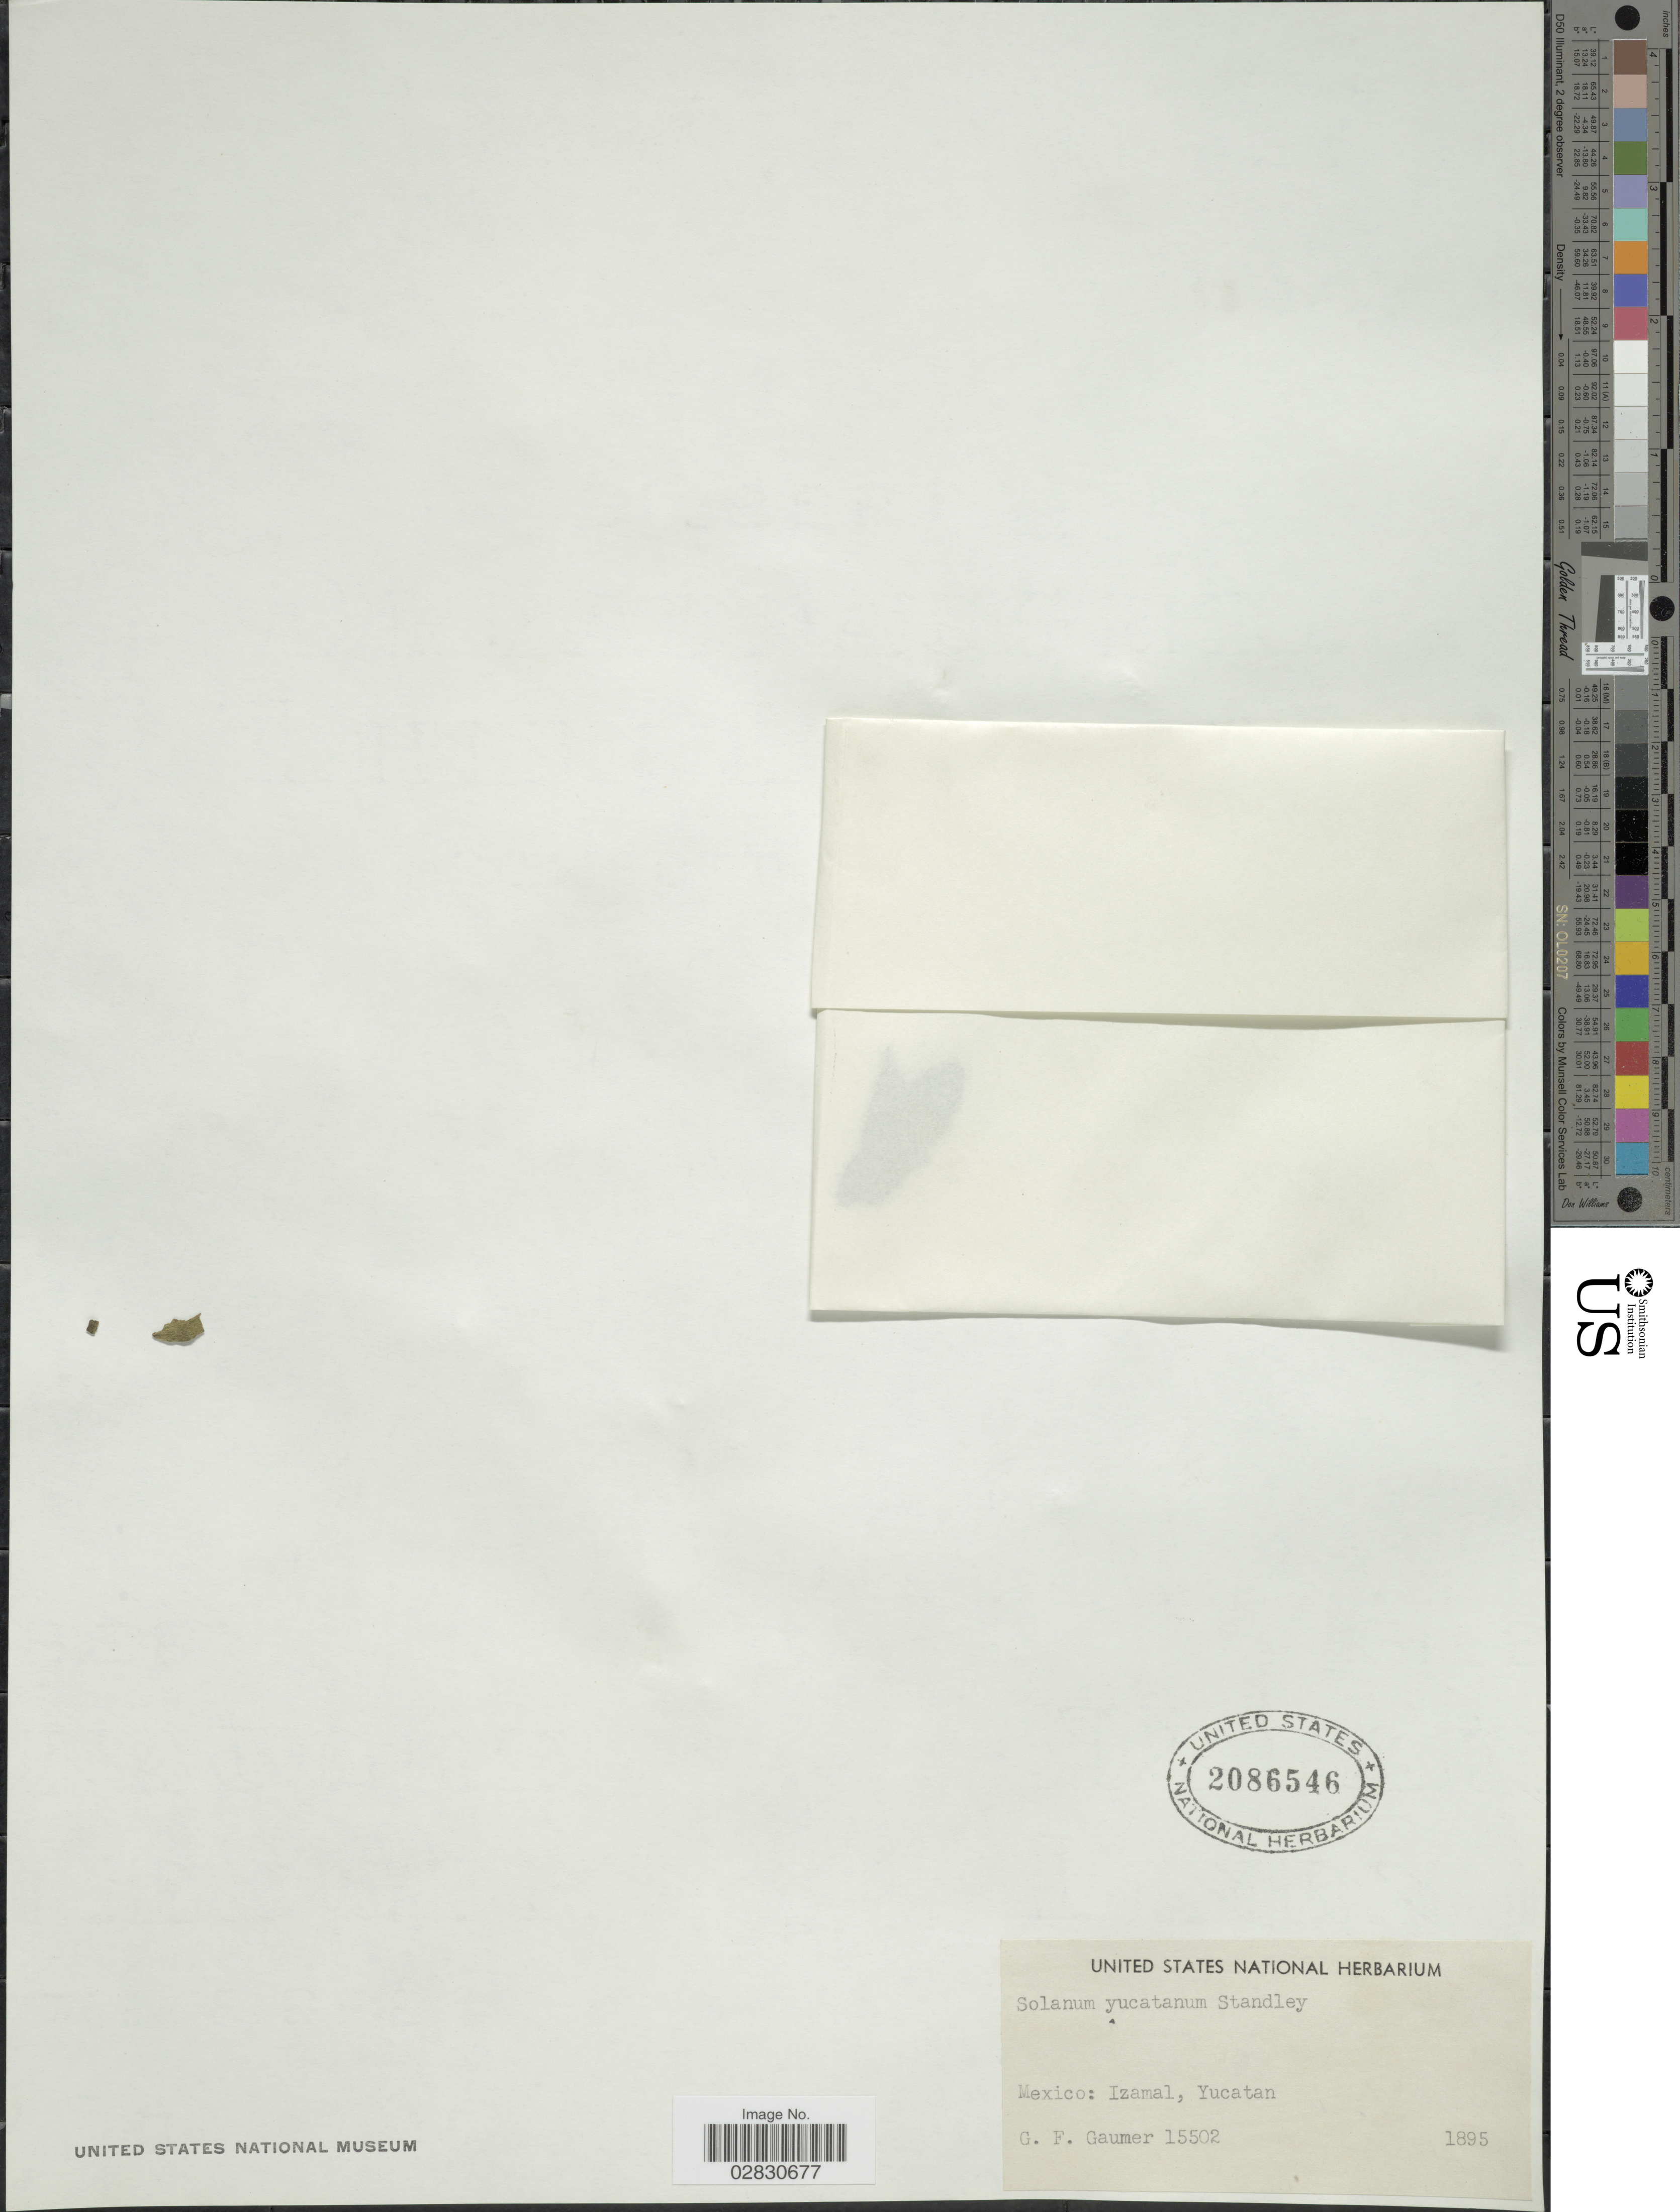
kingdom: Plantae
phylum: Tracheophyta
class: Magnoliopsida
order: Solanales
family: Solanaceae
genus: Solanum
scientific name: Solanum yucatanum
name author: Standl.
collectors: G. F. Gaumer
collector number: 15502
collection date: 1895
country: Mexico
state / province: Yucatán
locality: Izamal.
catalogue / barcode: US 2086546